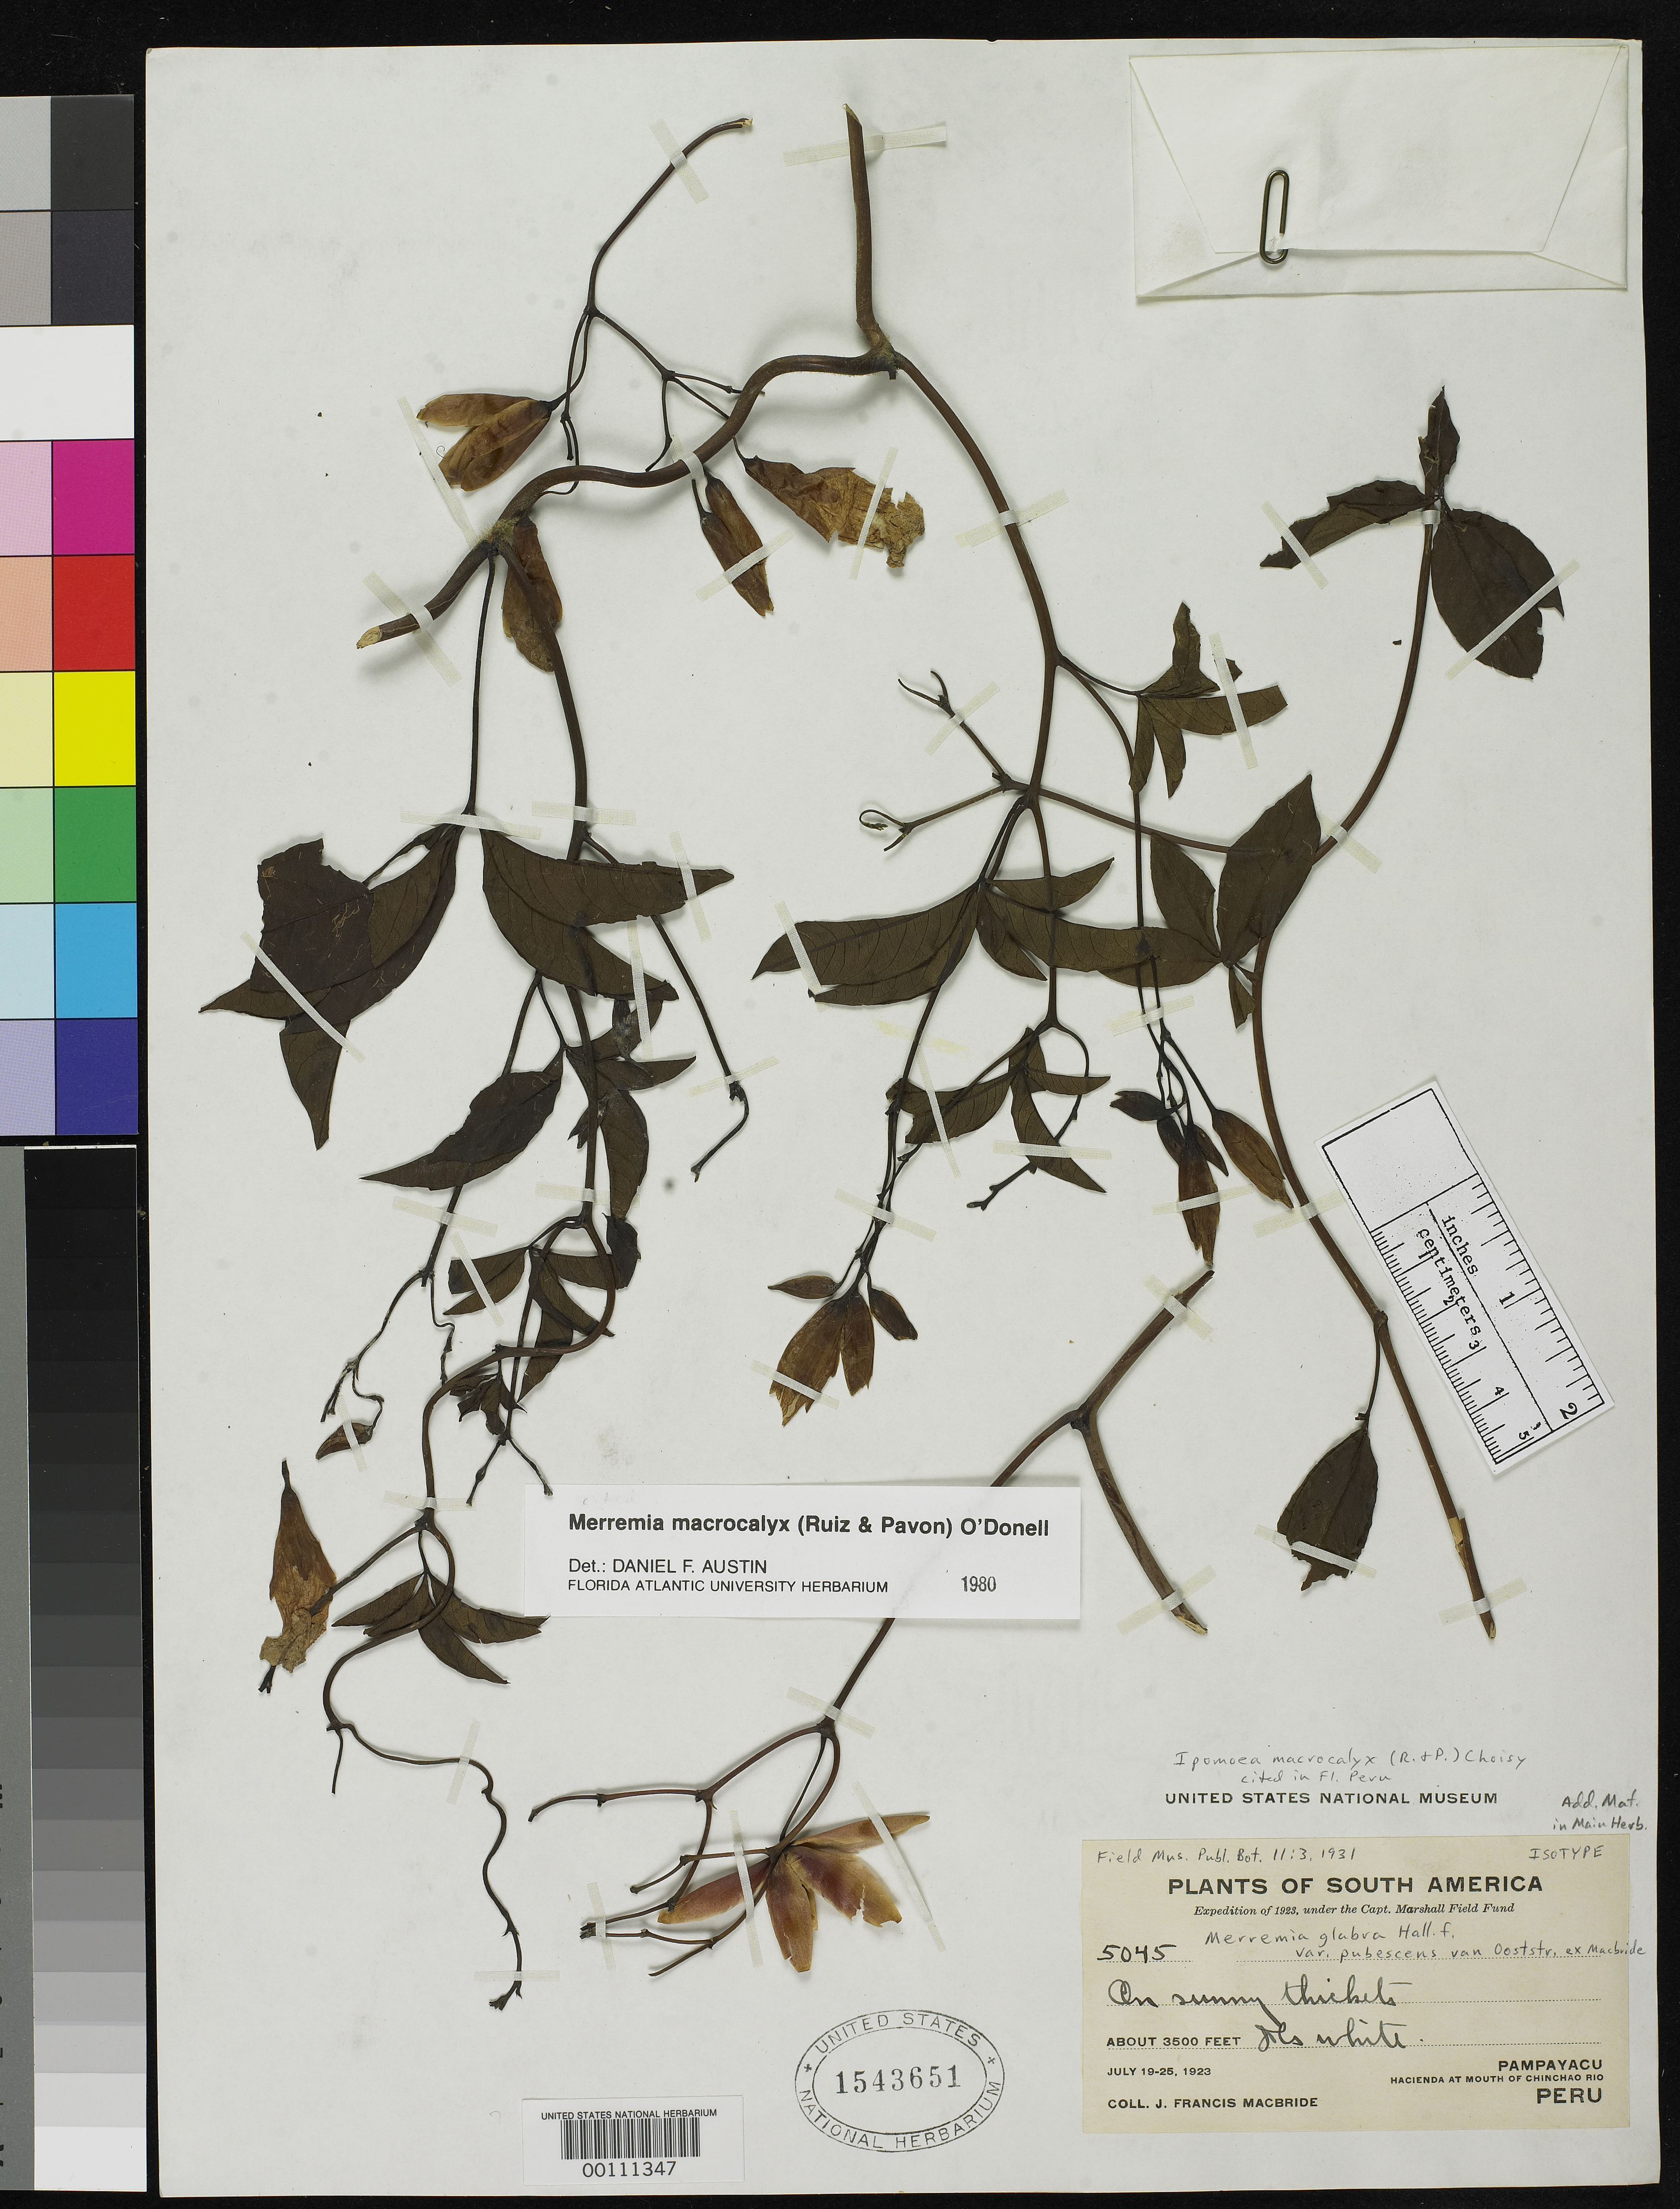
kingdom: Plantae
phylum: Tracheophyta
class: Magnoliopsida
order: Solanales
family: Convolvulaceae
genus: Merremia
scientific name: Merremia glabra var. pubescens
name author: Ooststr. ex J.F. Macbr.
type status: Isotype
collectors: J. F. Macbride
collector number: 5045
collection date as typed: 19 Jul 1923 to 25 Jul 1923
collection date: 1923-07-19/1923-07-25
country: Peru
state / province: Junín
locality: Hacienda at mouth of Chinchao Rio.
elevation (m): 1067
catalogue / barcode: US 1543651